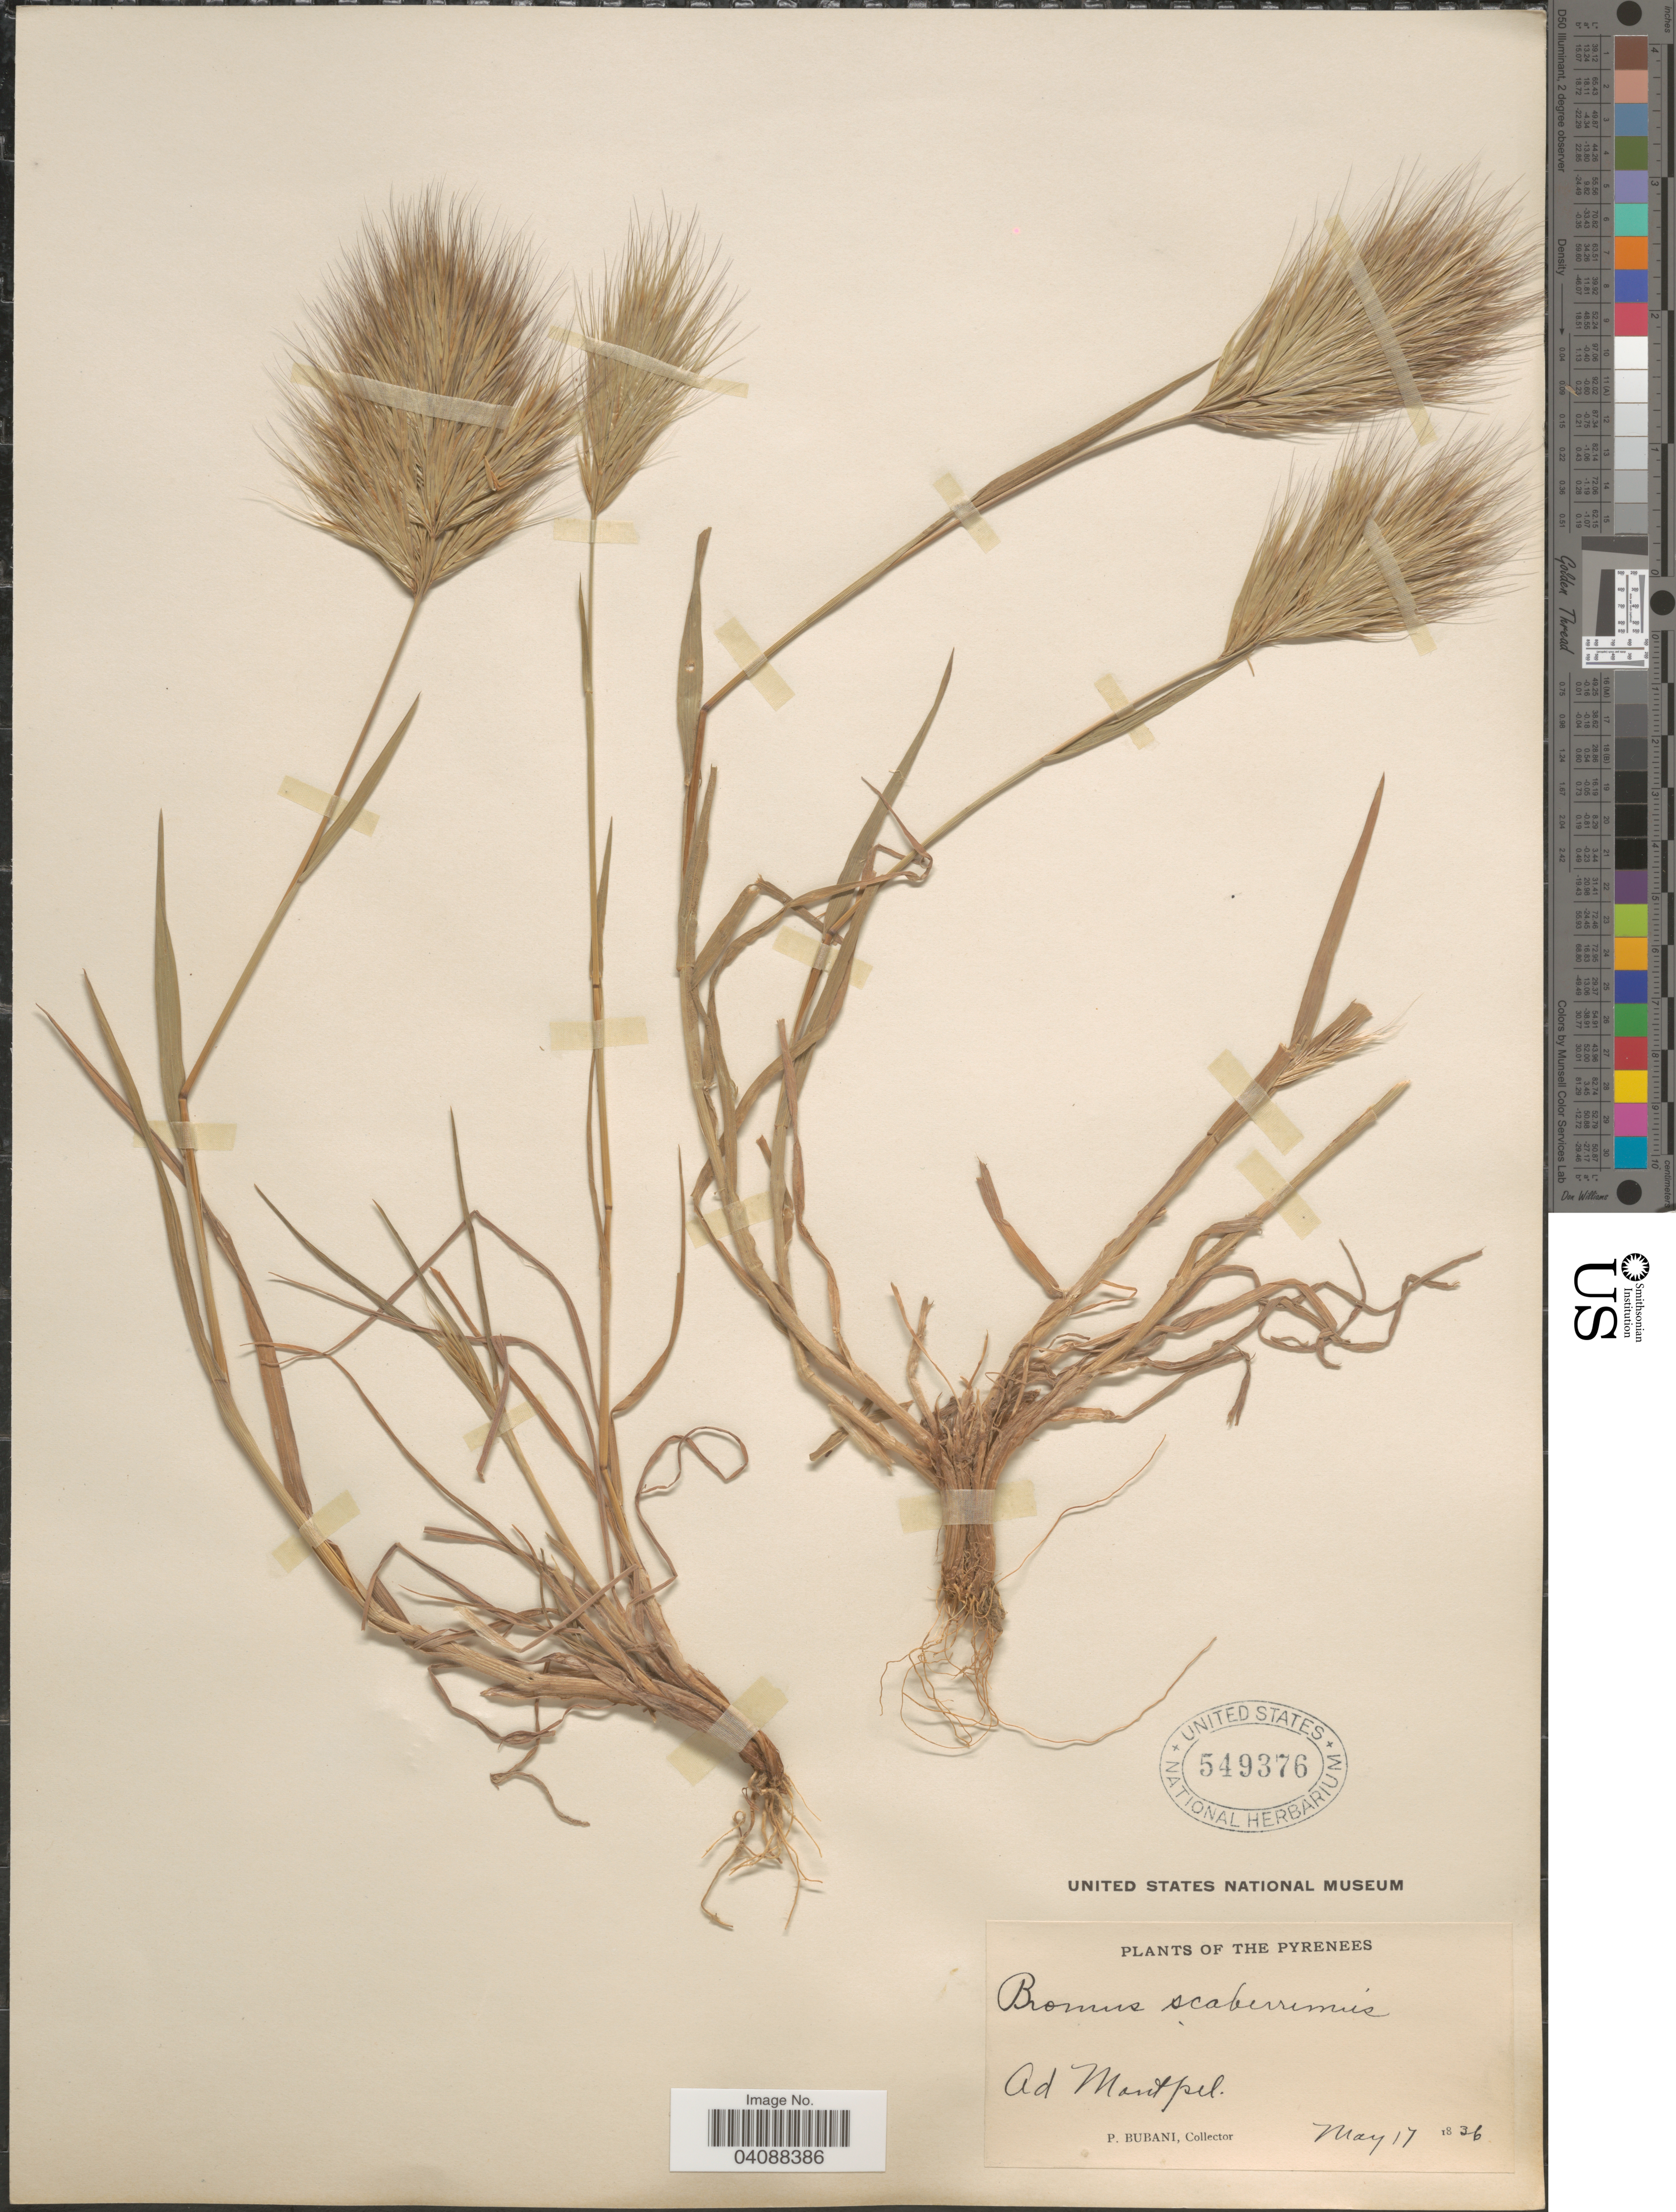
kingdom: Plantae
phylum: Tracheophyta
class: Liliopsida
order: Poales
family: Poaceae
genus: Bromus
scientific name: Bromus rubens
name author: L.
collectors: P. Bubani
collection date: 1836-05-17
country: France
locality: The Pyrenees. Ad Montpel.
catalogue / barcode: US 549376